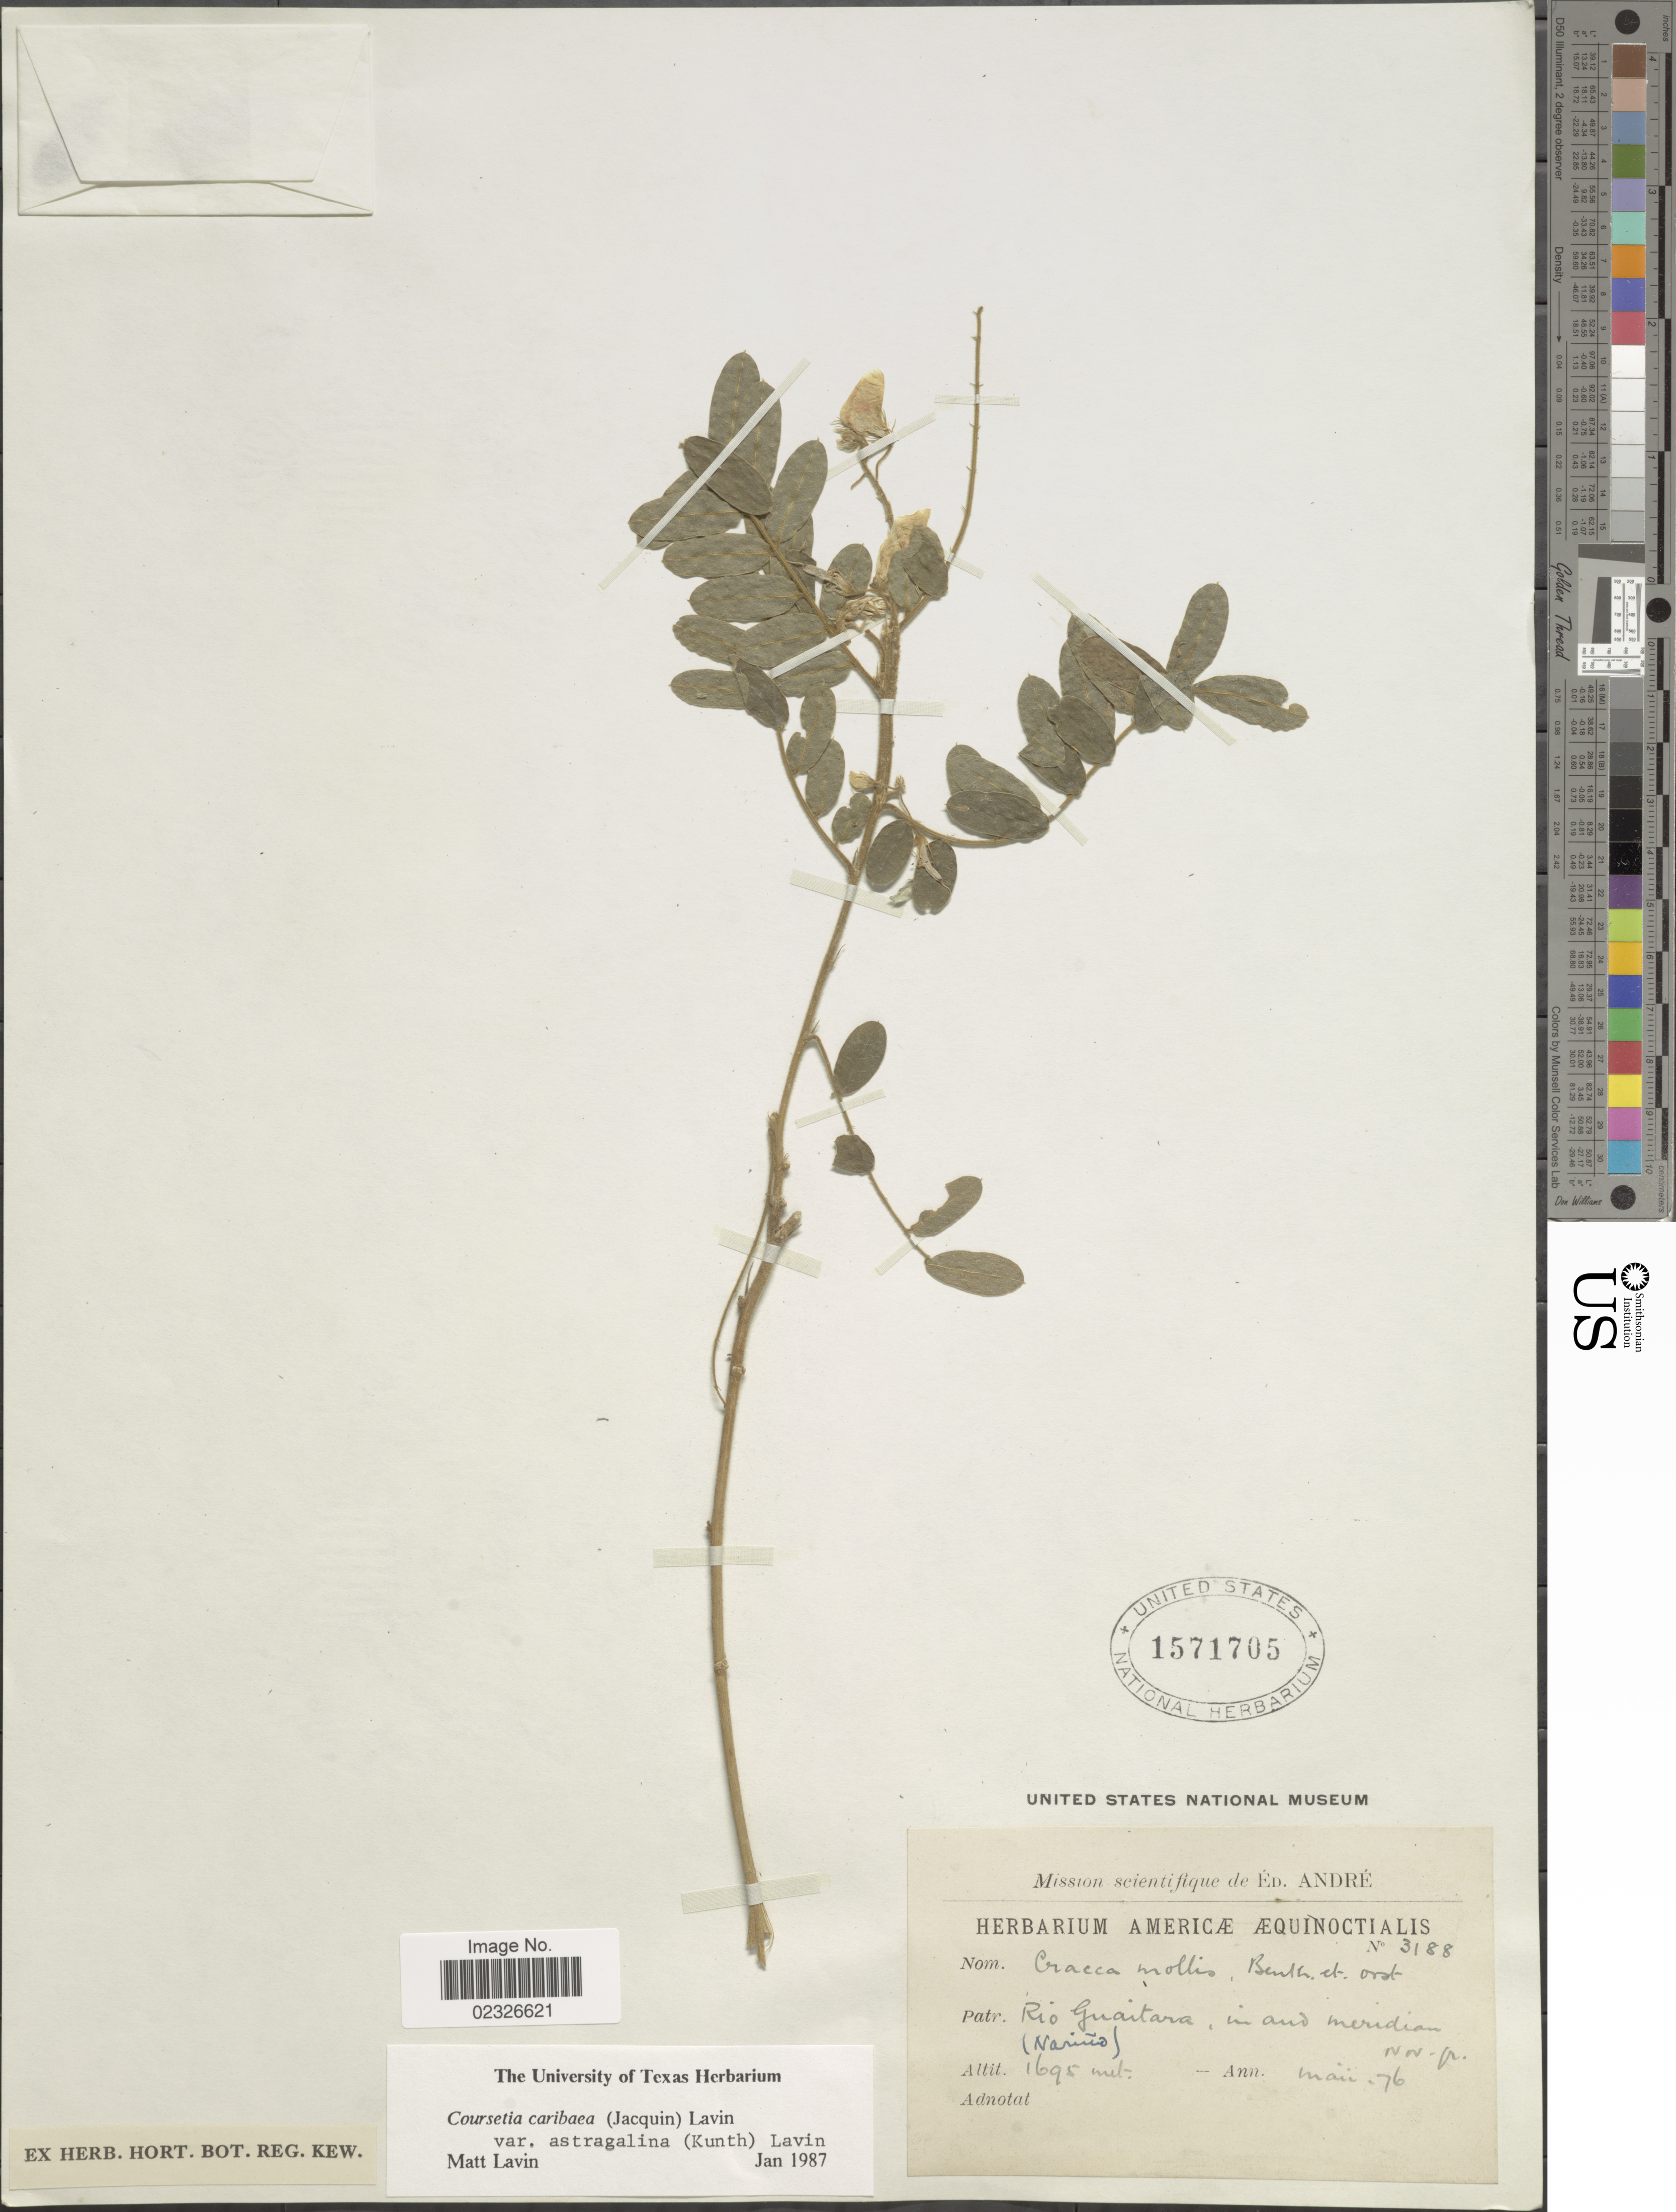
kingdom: Plantae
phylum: Tracheophyta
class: Magnoliopsida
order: Fabales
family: Fabaceae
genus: Coursetia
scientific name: Coursetia caribaea var. astragalina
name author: (Kunth) Lavin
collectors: É. F. André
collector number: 3188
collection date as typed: Transcribed d/m/y: /5/76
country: Colombia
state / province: Nariño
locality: Rio Guaitara, in and meridian (Narino), æquinictialis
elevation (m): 1695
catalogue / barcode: US 1571705